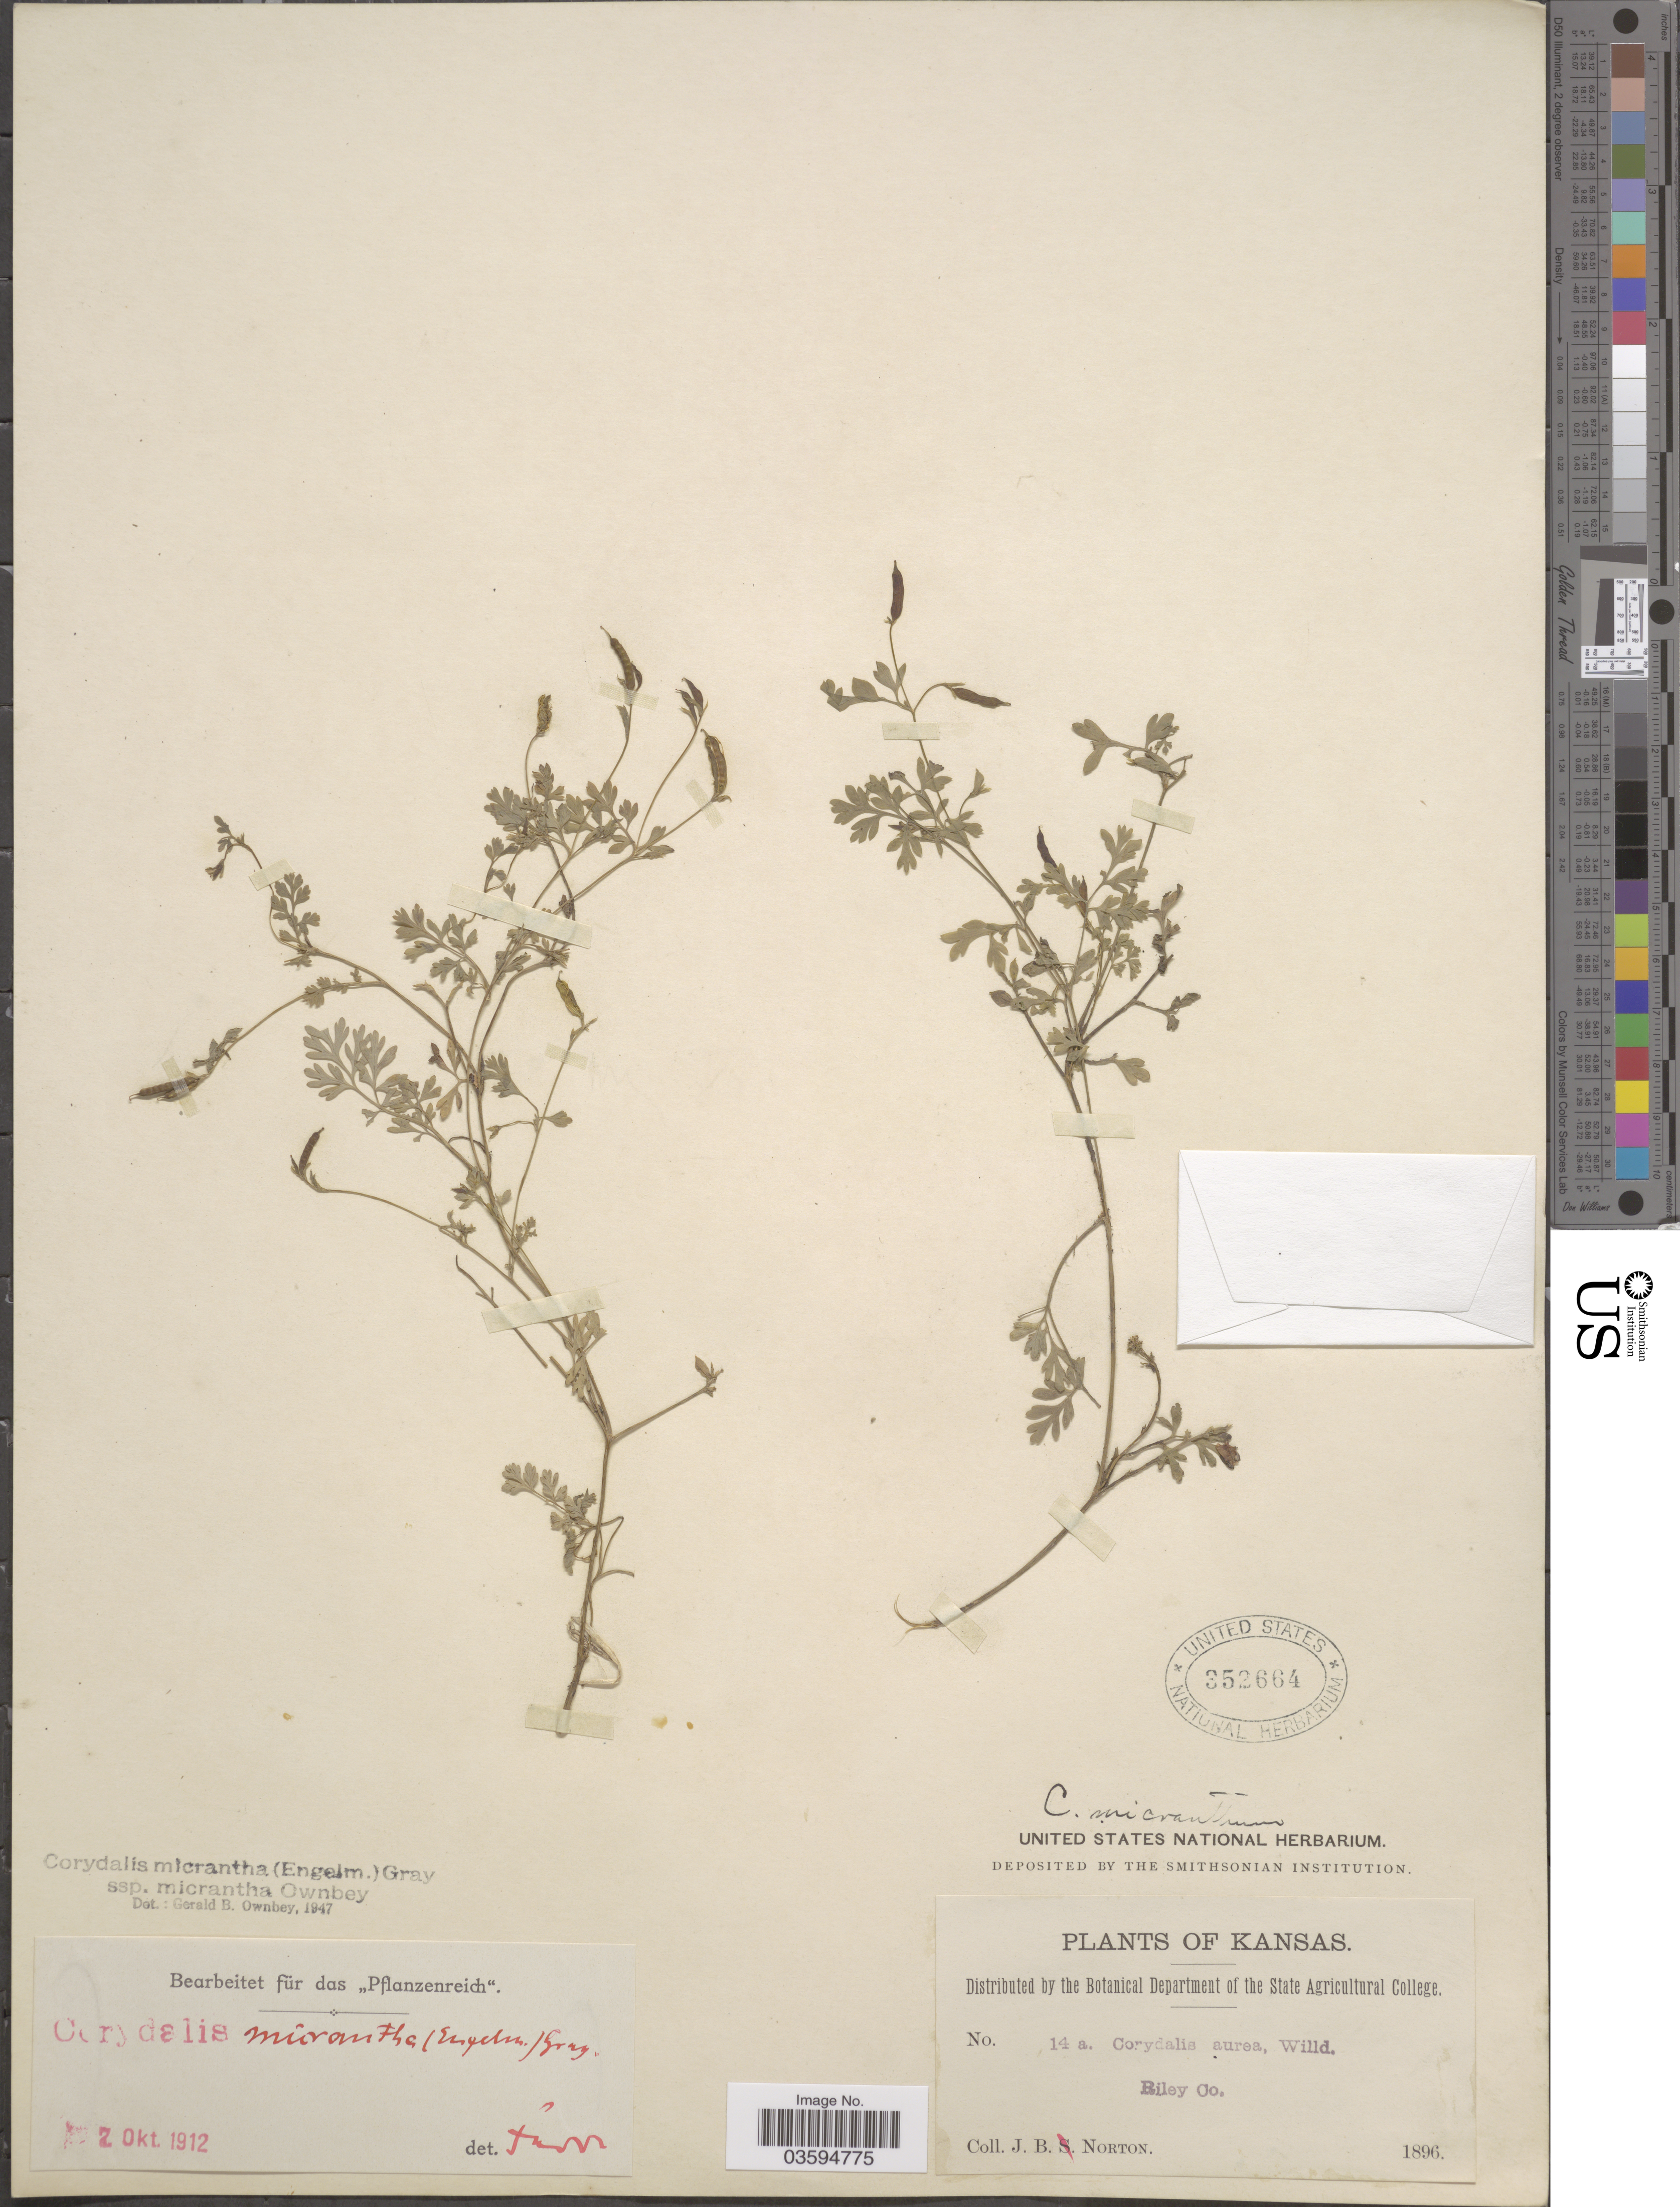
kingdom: Plantae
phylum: Tracheophyta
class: Magnoliopsida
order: Ranunculales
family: Papaveraceae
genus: Corydalis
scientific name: Corydalis micrantha subsp. micrantha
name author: (Engelm. & A. Gray) A. Gray & J.M. Coult.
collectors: J. B. Norton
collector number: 14a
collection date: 1896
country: United States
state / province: Kansas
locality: Riley Co.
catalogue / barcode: US 352664